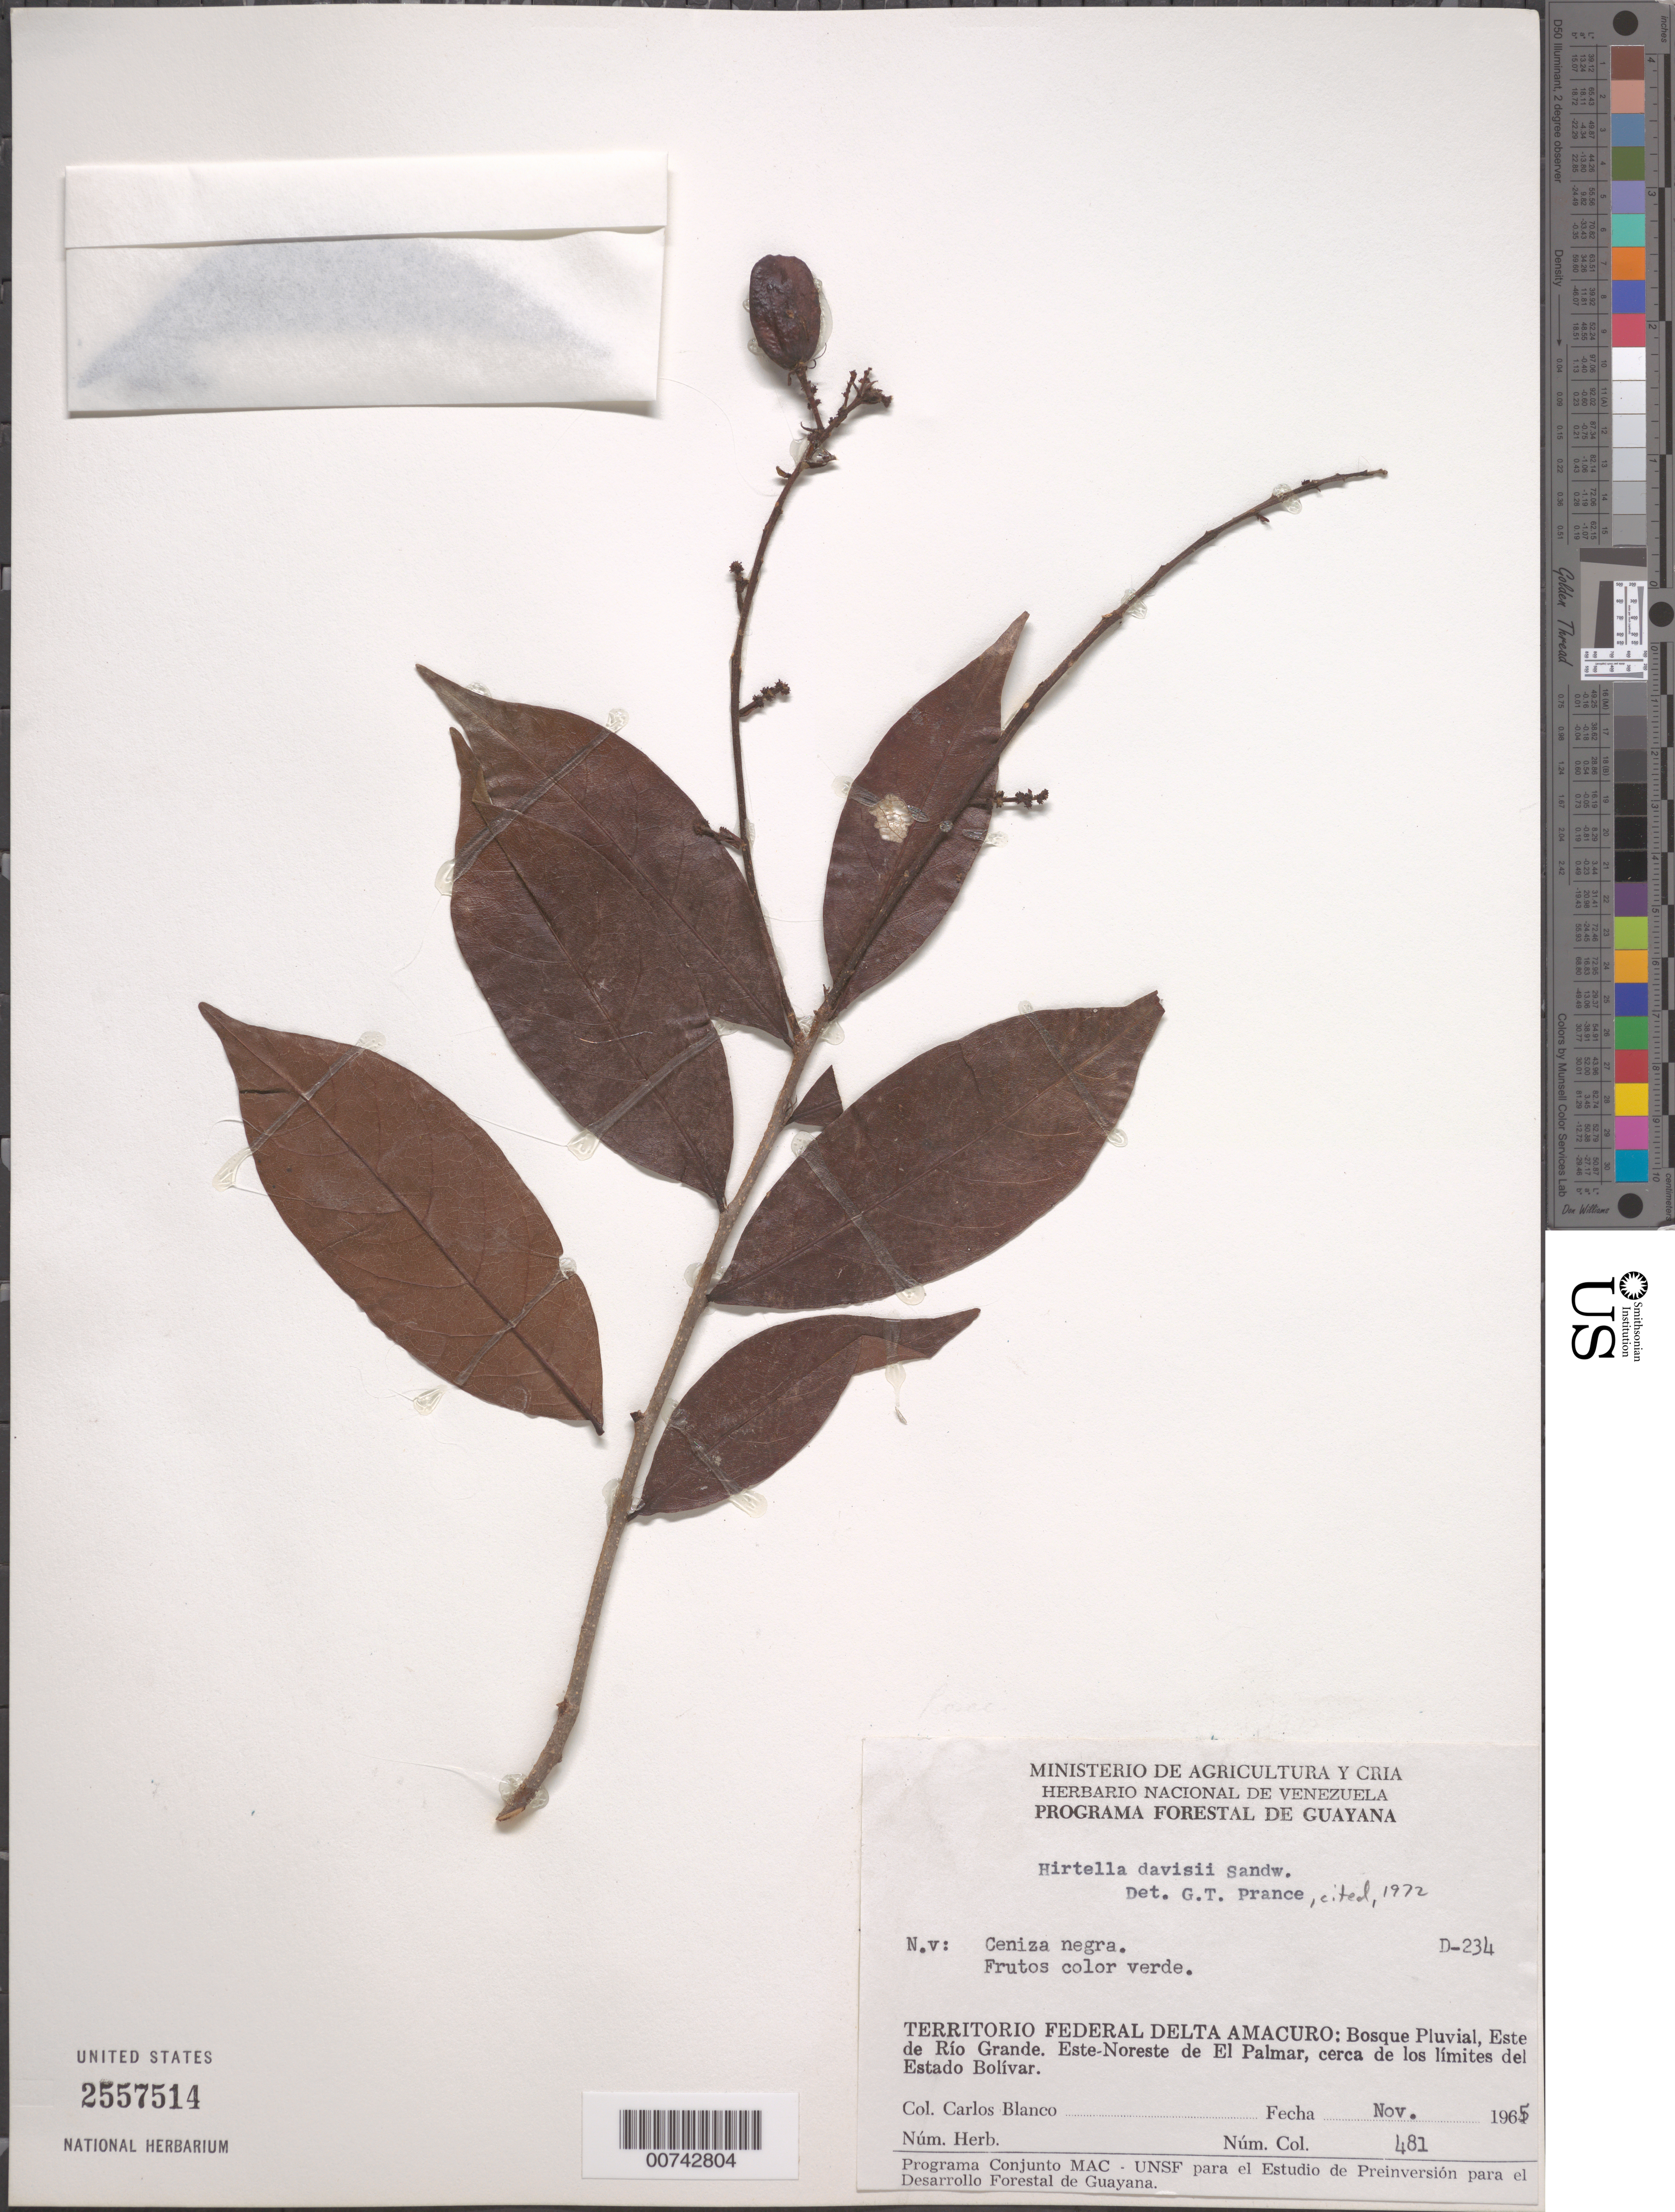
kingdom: Plantae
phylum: Tracheophyta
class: Magnoliopsida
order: Malpighiales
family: Chrysobalanaceae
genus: Hirtella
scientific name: Hirtella davisii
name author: Sandwith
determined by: Prance, G. T.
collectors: C. A. Blanco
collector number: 481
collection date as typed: Nov-65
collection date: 1965-11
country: Venezuela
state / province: Delta Amacuro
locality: Río Grande, Este de; Este-Noreste de El Palmar, cerca de los limites del Estado Bolívar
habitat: Bosque pluvial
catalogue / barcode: US 2557514